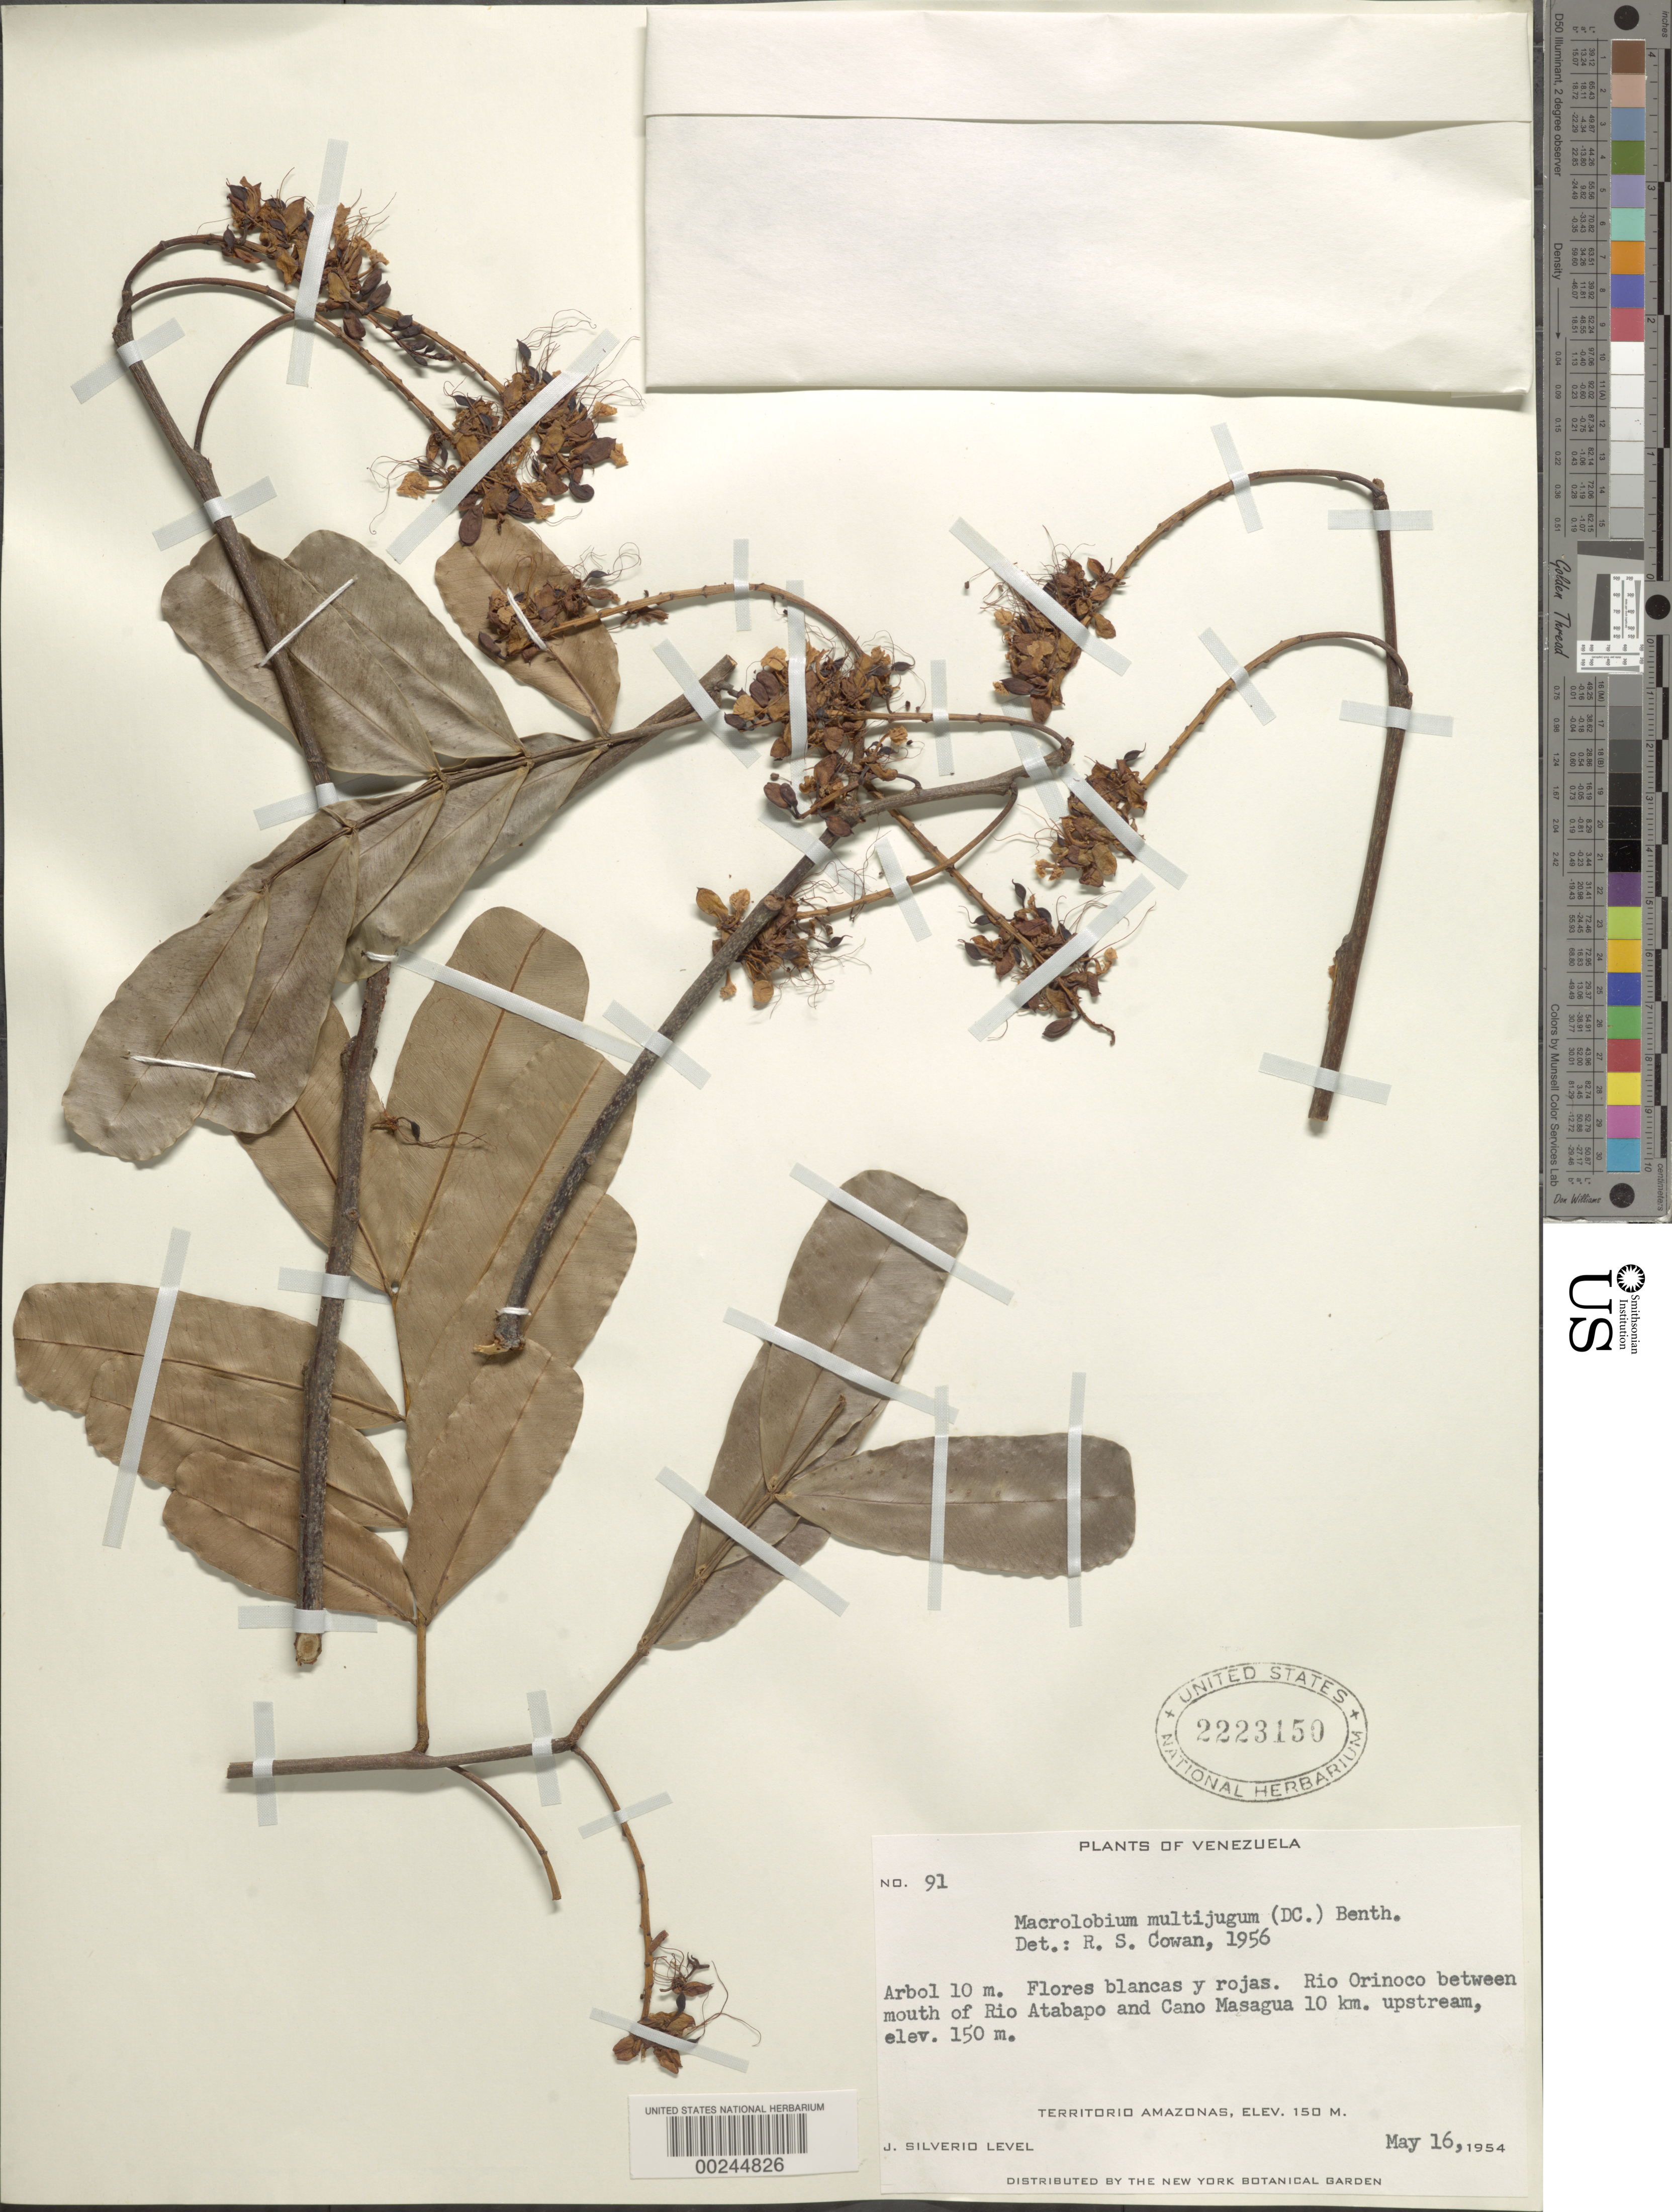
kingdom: Plantae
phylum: Tracheophyta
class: Magnoliopsida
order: Fabales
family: Fabaceae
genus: Macrolobium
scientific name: Macrolobium multijugum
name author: (DC.) Benth.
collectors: J. Level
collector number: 91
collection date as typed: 16 May 1954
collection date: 1954-05-16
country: Venezuela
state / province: Amazonas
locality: Rio orinoco between mouth of Rio Atabapo and cano masagua 10 km upstream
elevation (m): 150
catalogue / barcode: US 2223150